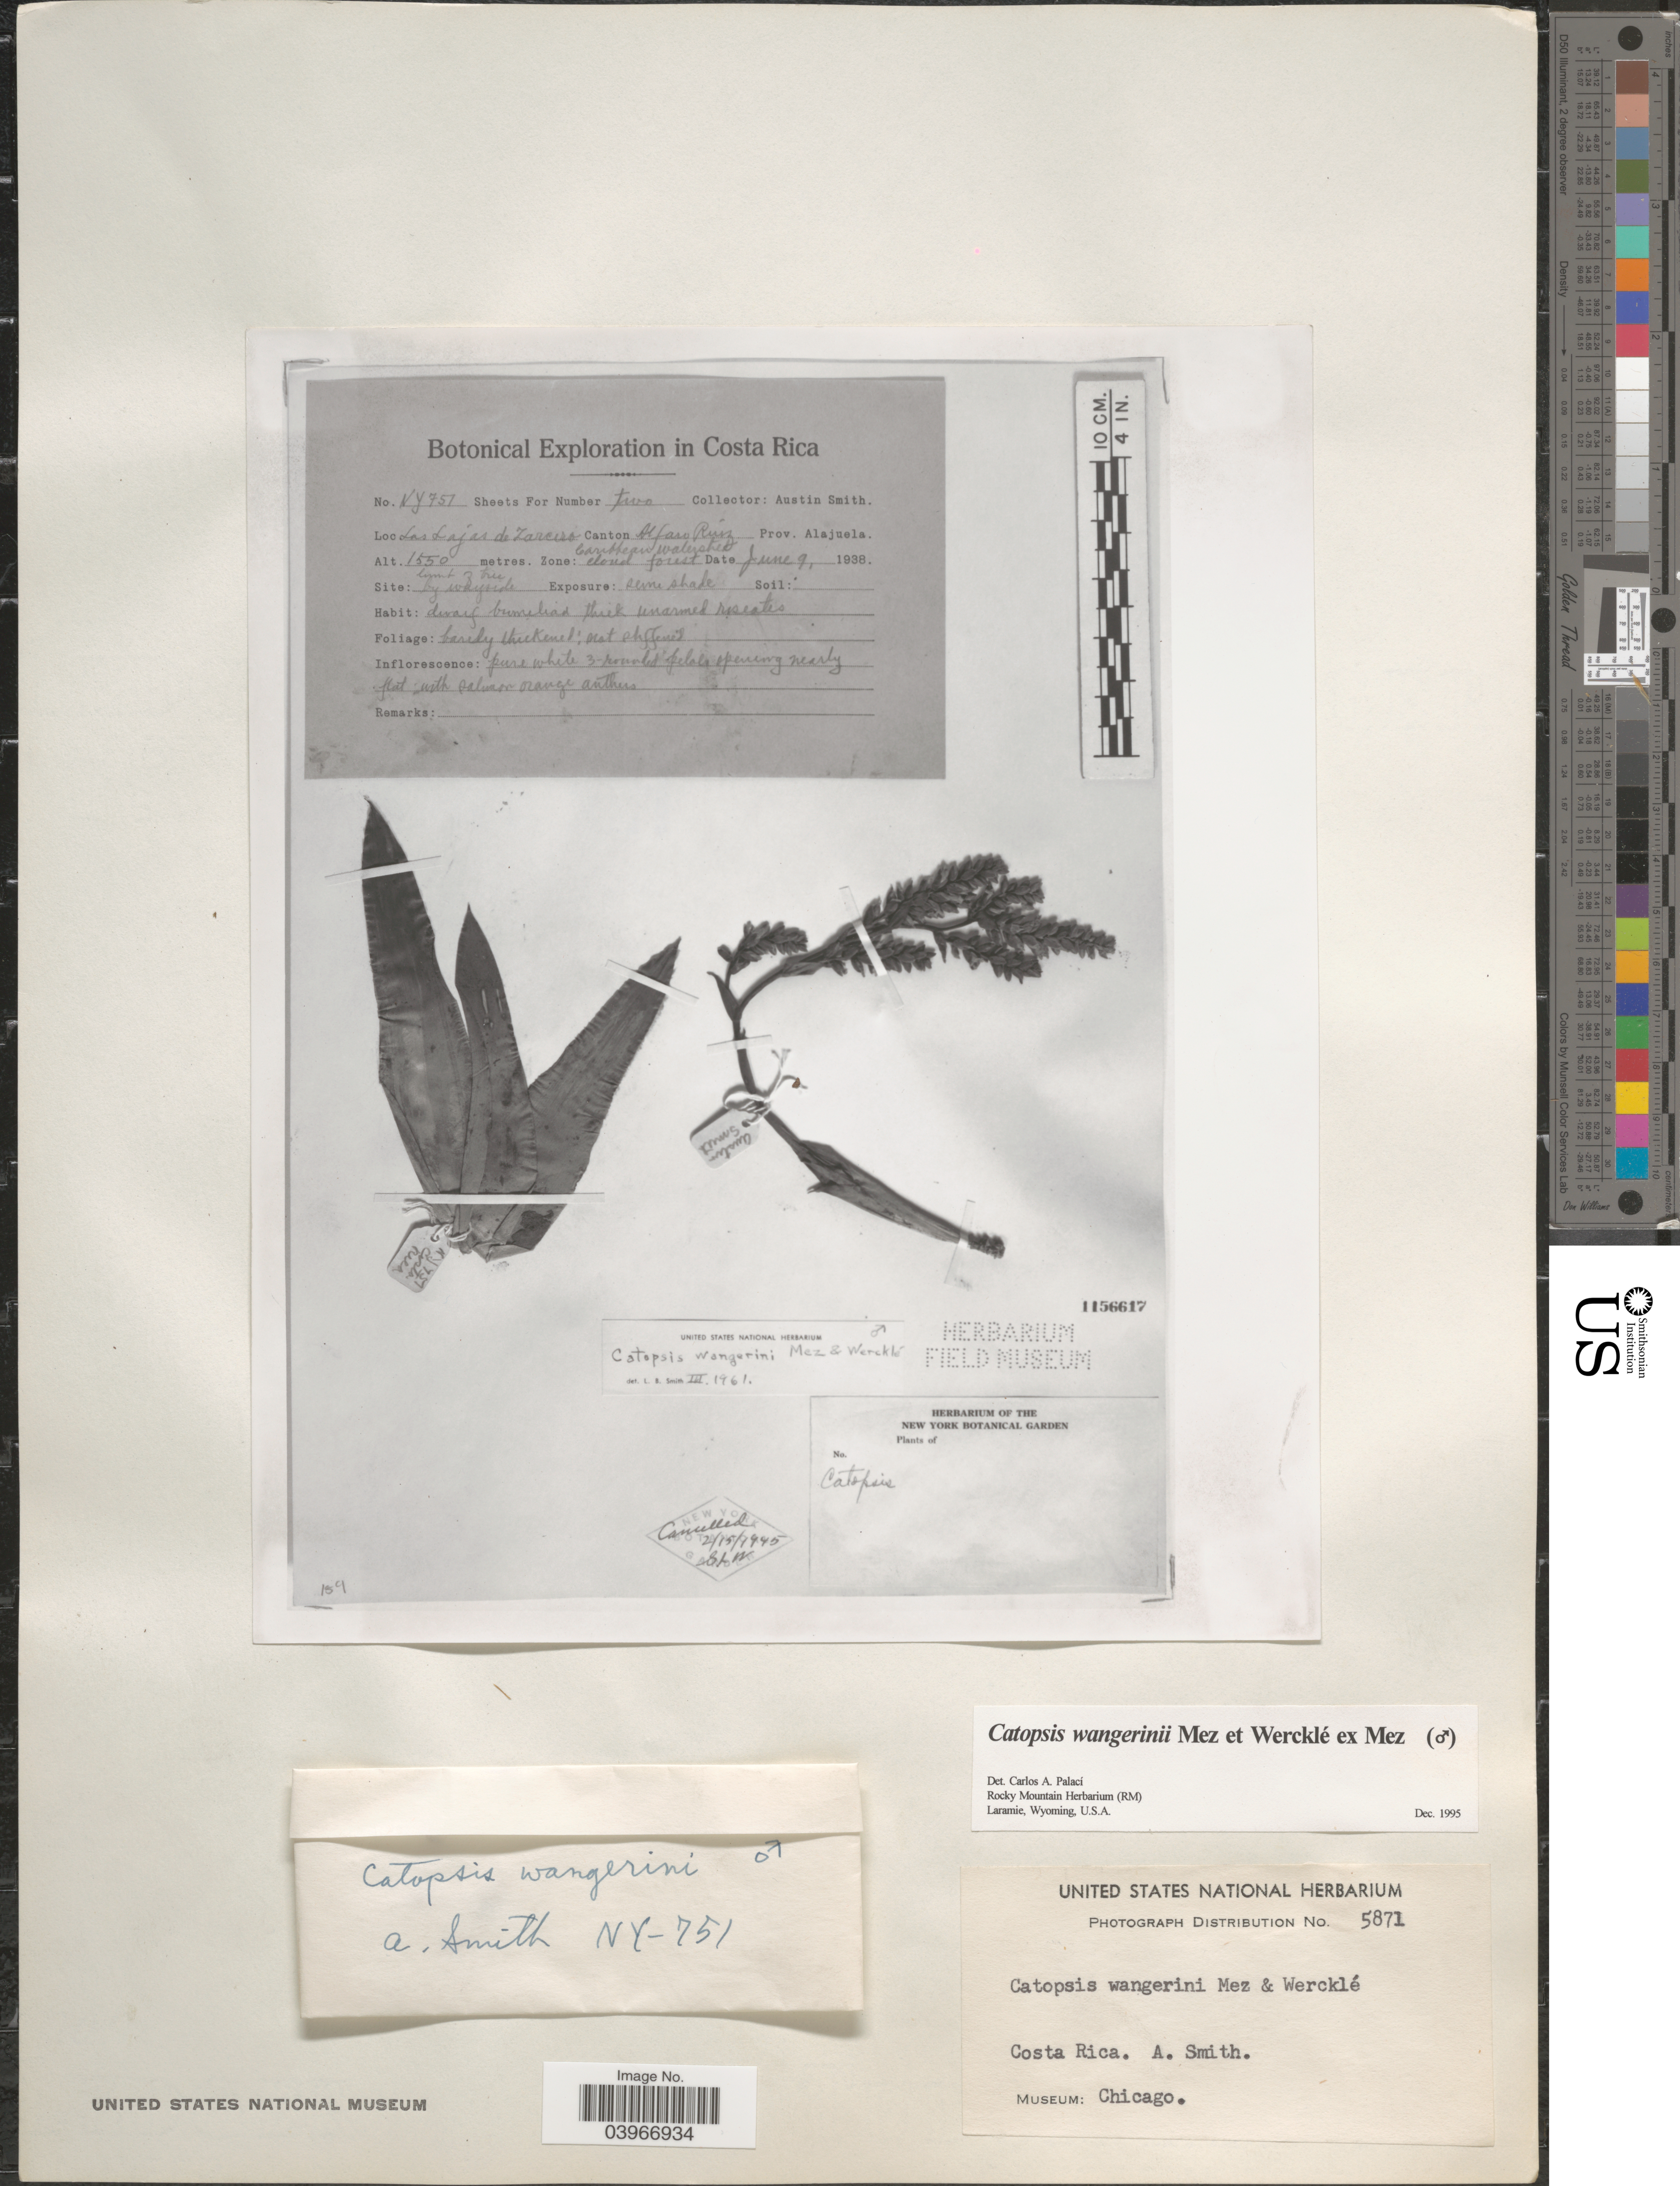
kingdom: Plantae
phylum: Tracheophyta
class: Liliopsida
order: Poales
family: Bromeliaceae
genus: Catopsis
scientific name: Catopsis wangerinii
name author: Mez & Wercklé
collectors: Aust P. Smith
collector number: NY 751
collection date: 1938-06-09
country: Costa Rica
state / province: Alajuela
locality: Las Lajas de Zarcero. Canton Alfaro Ruíz. Zone: Caribbean watershed cloud forest.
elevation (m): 1550